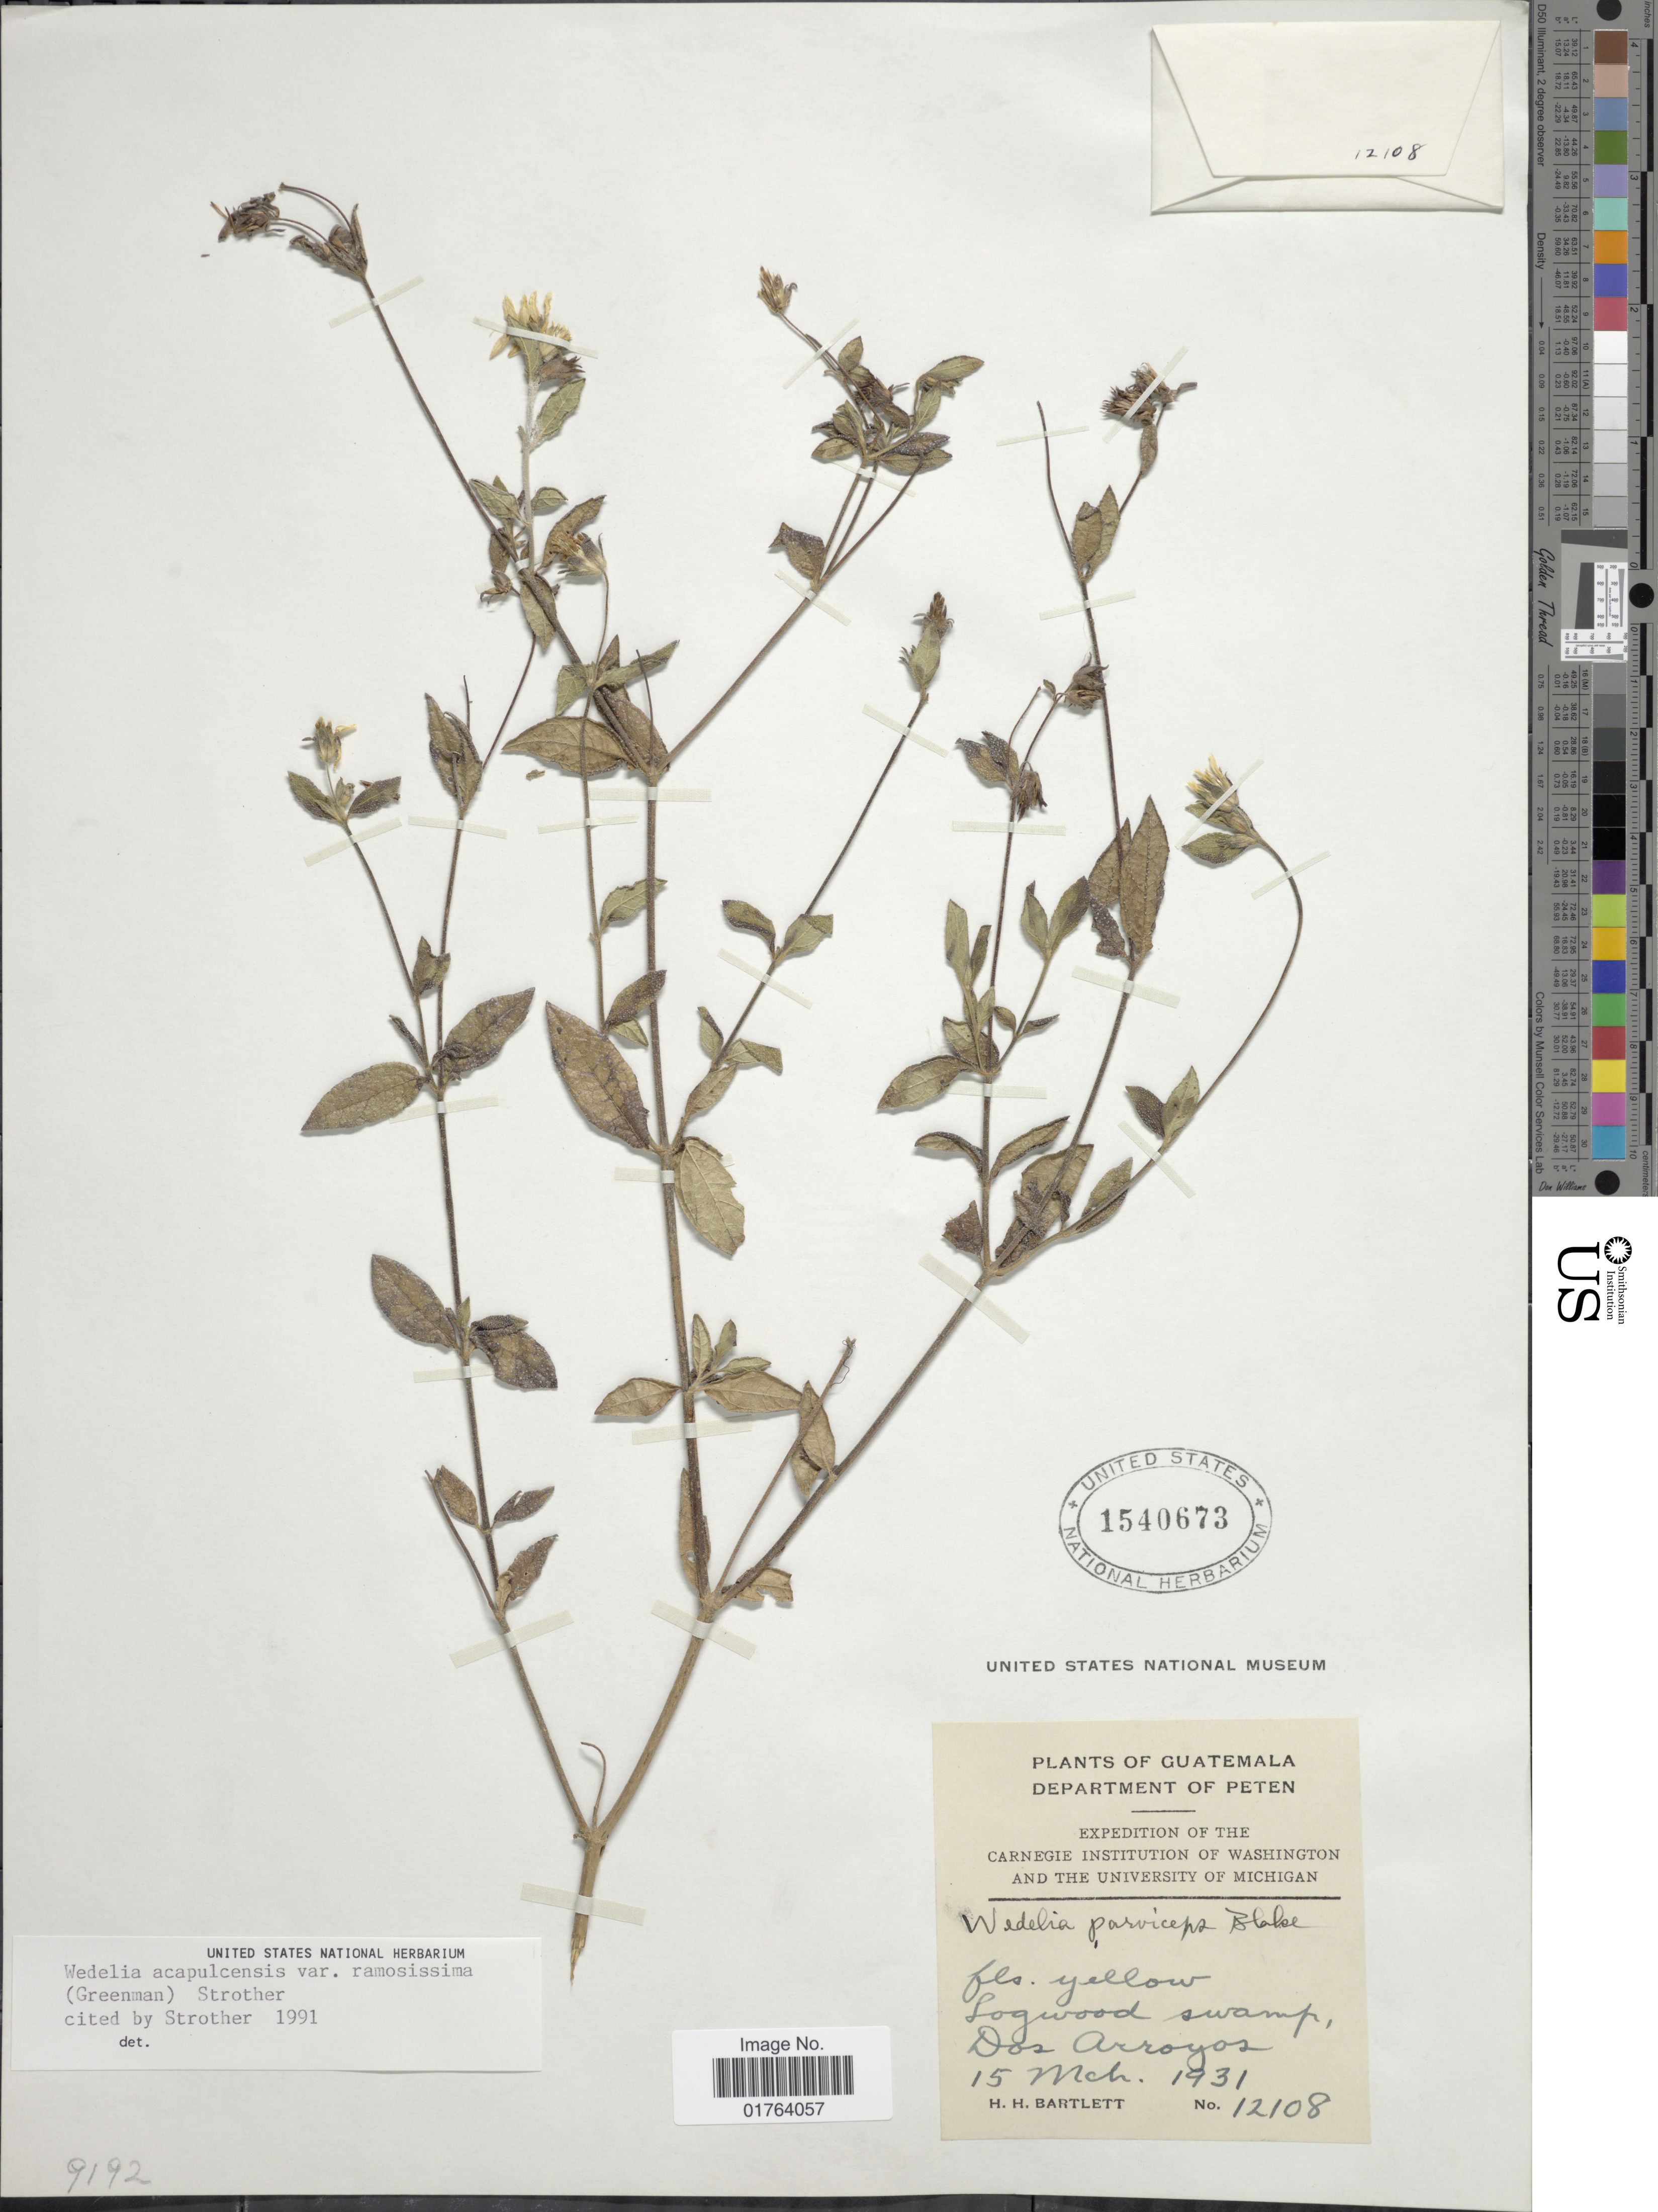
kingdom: Plantae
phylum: Tracheophyta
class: Magnoliopsida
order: Asterales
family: Asteraceae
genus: Wedelia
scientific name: Wedelia acapulcensis var. ramosissima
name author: (Greenm.) Strother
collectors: H. H. Bartlett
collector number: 12108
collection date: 1931-03-15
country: Guatemala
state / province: El Petén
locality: Logwood swamp, Dos Arroyos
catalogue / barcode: US 1540673